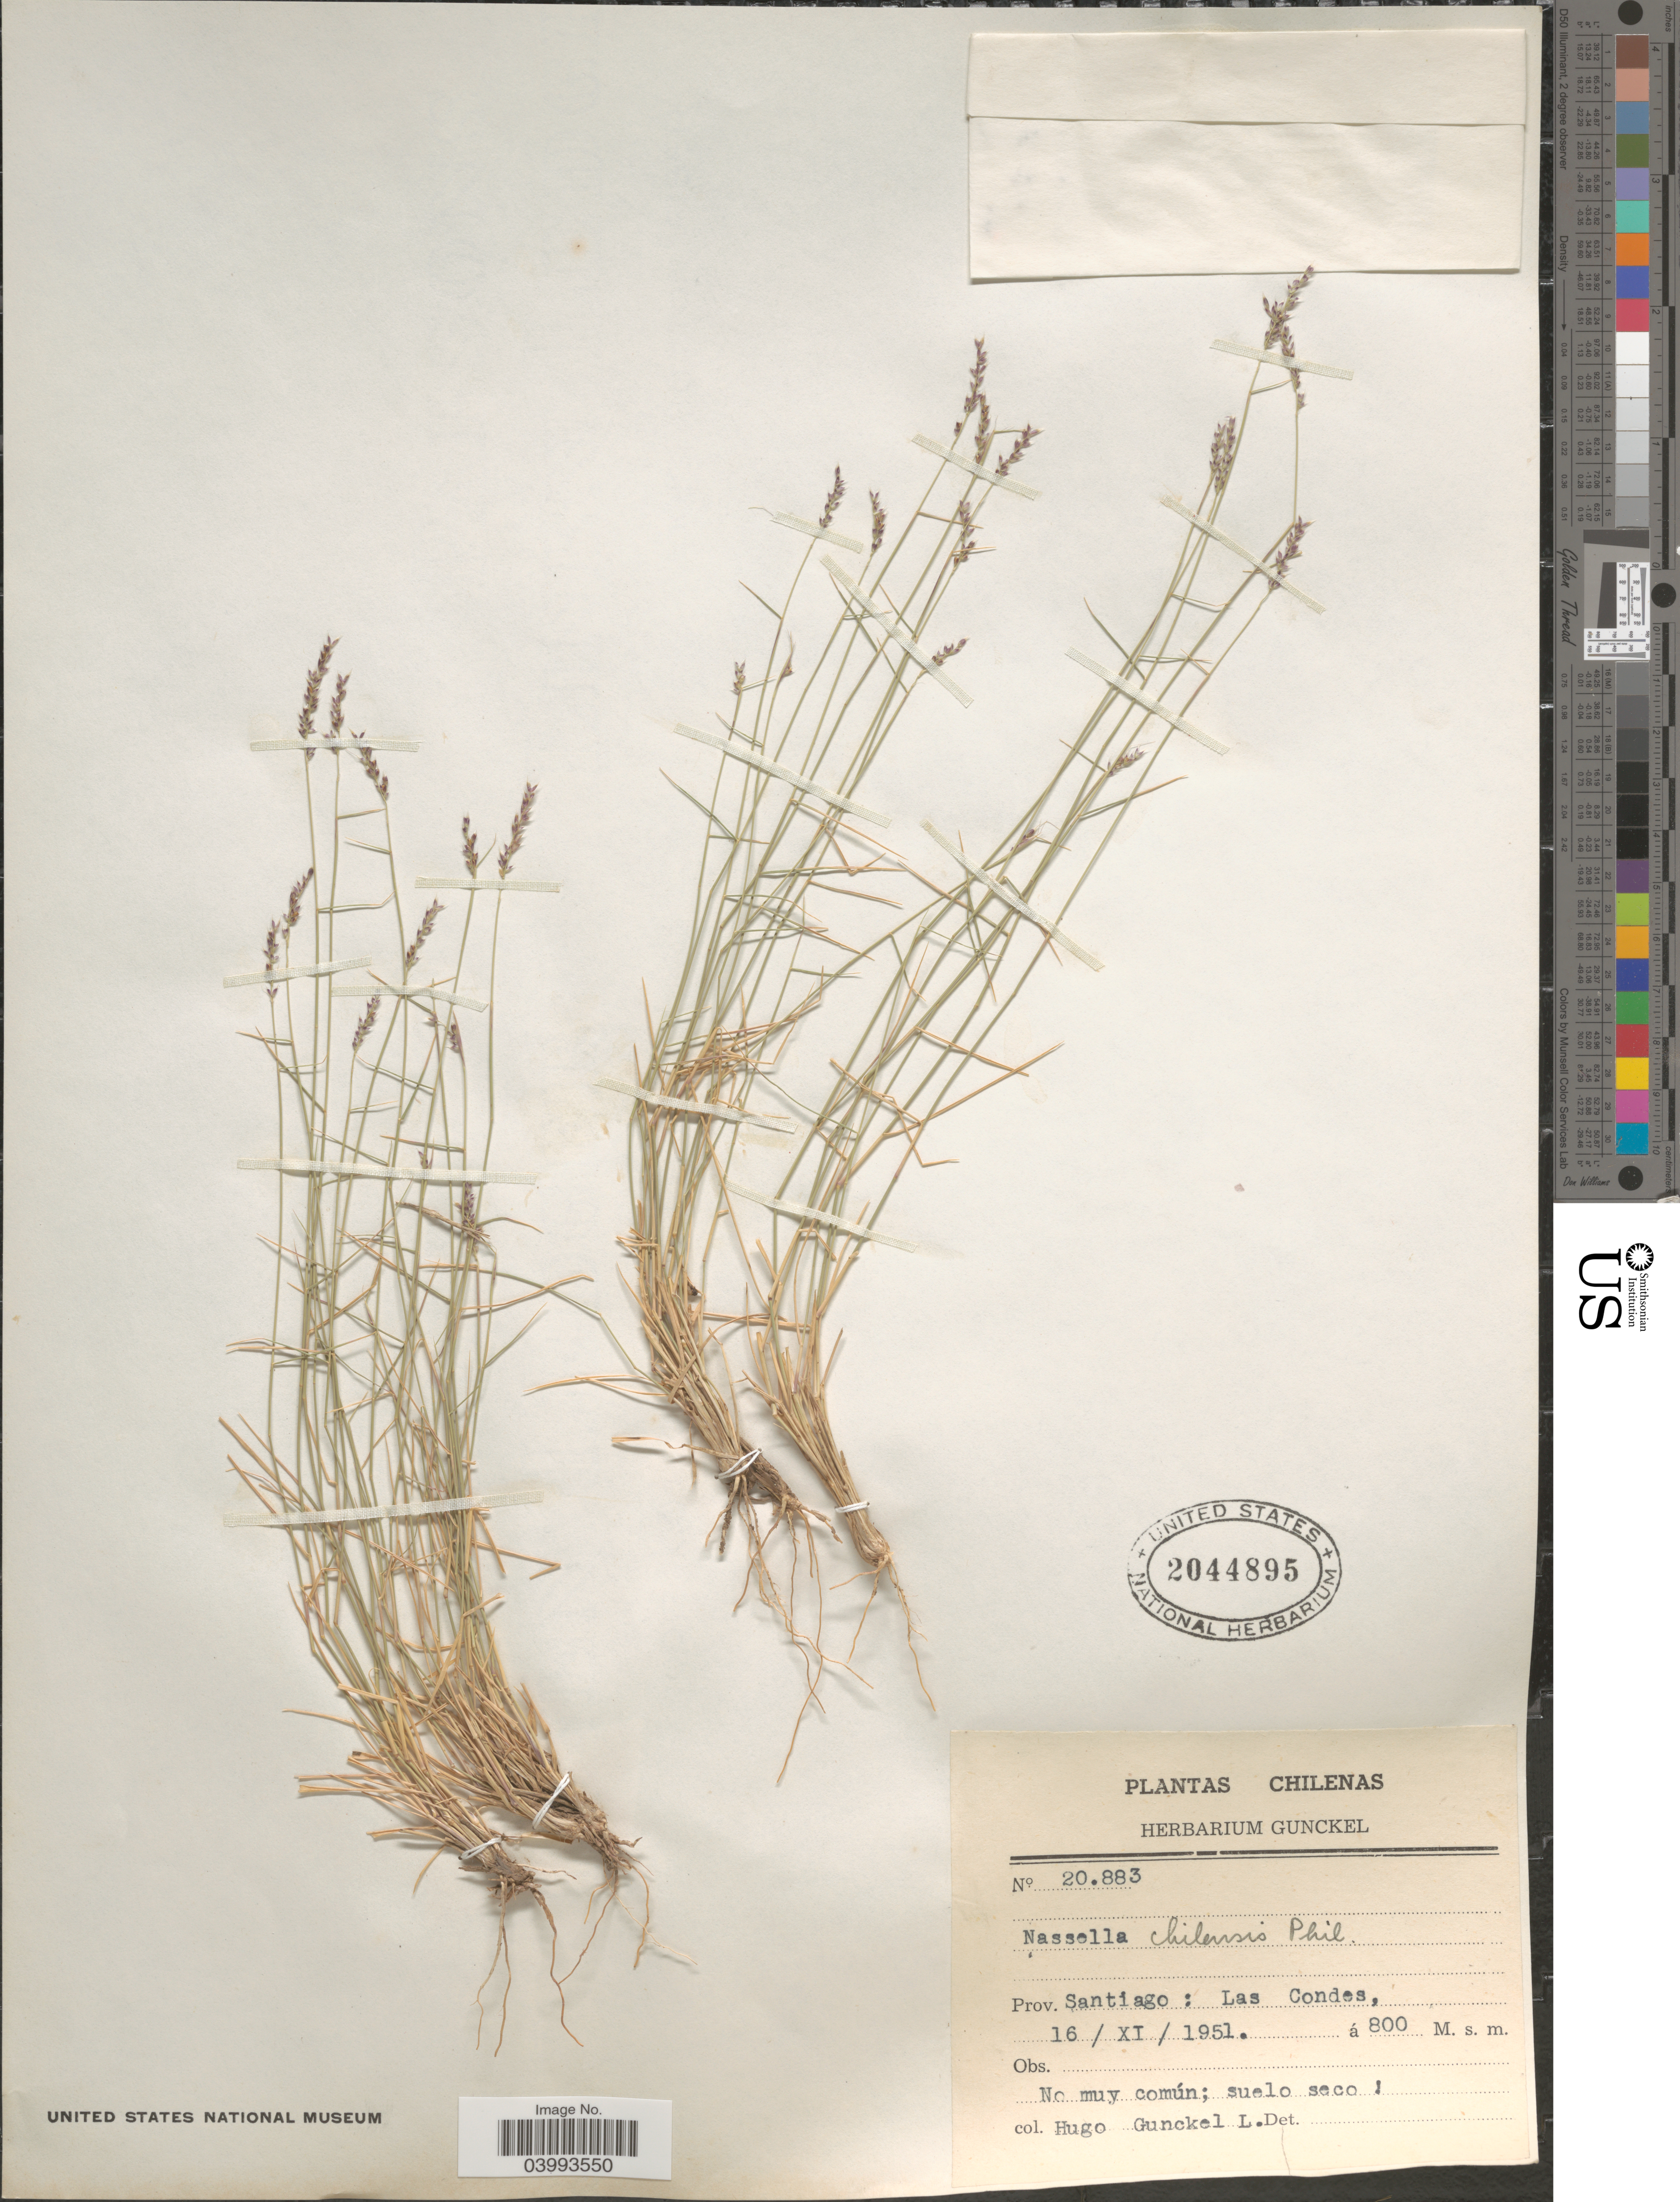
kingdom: Plantae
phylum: Tracheophyta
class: Liliopsida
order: Poales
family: Poaceae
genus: Nassella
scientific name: Nassella chilensis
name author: (Trin.) É. Desv.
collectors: H. Gunckel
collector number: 20883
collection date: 1951-11-16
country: Chile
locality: Prov. Santiago: Las Condes.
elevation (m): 800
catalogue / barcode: US 2044895